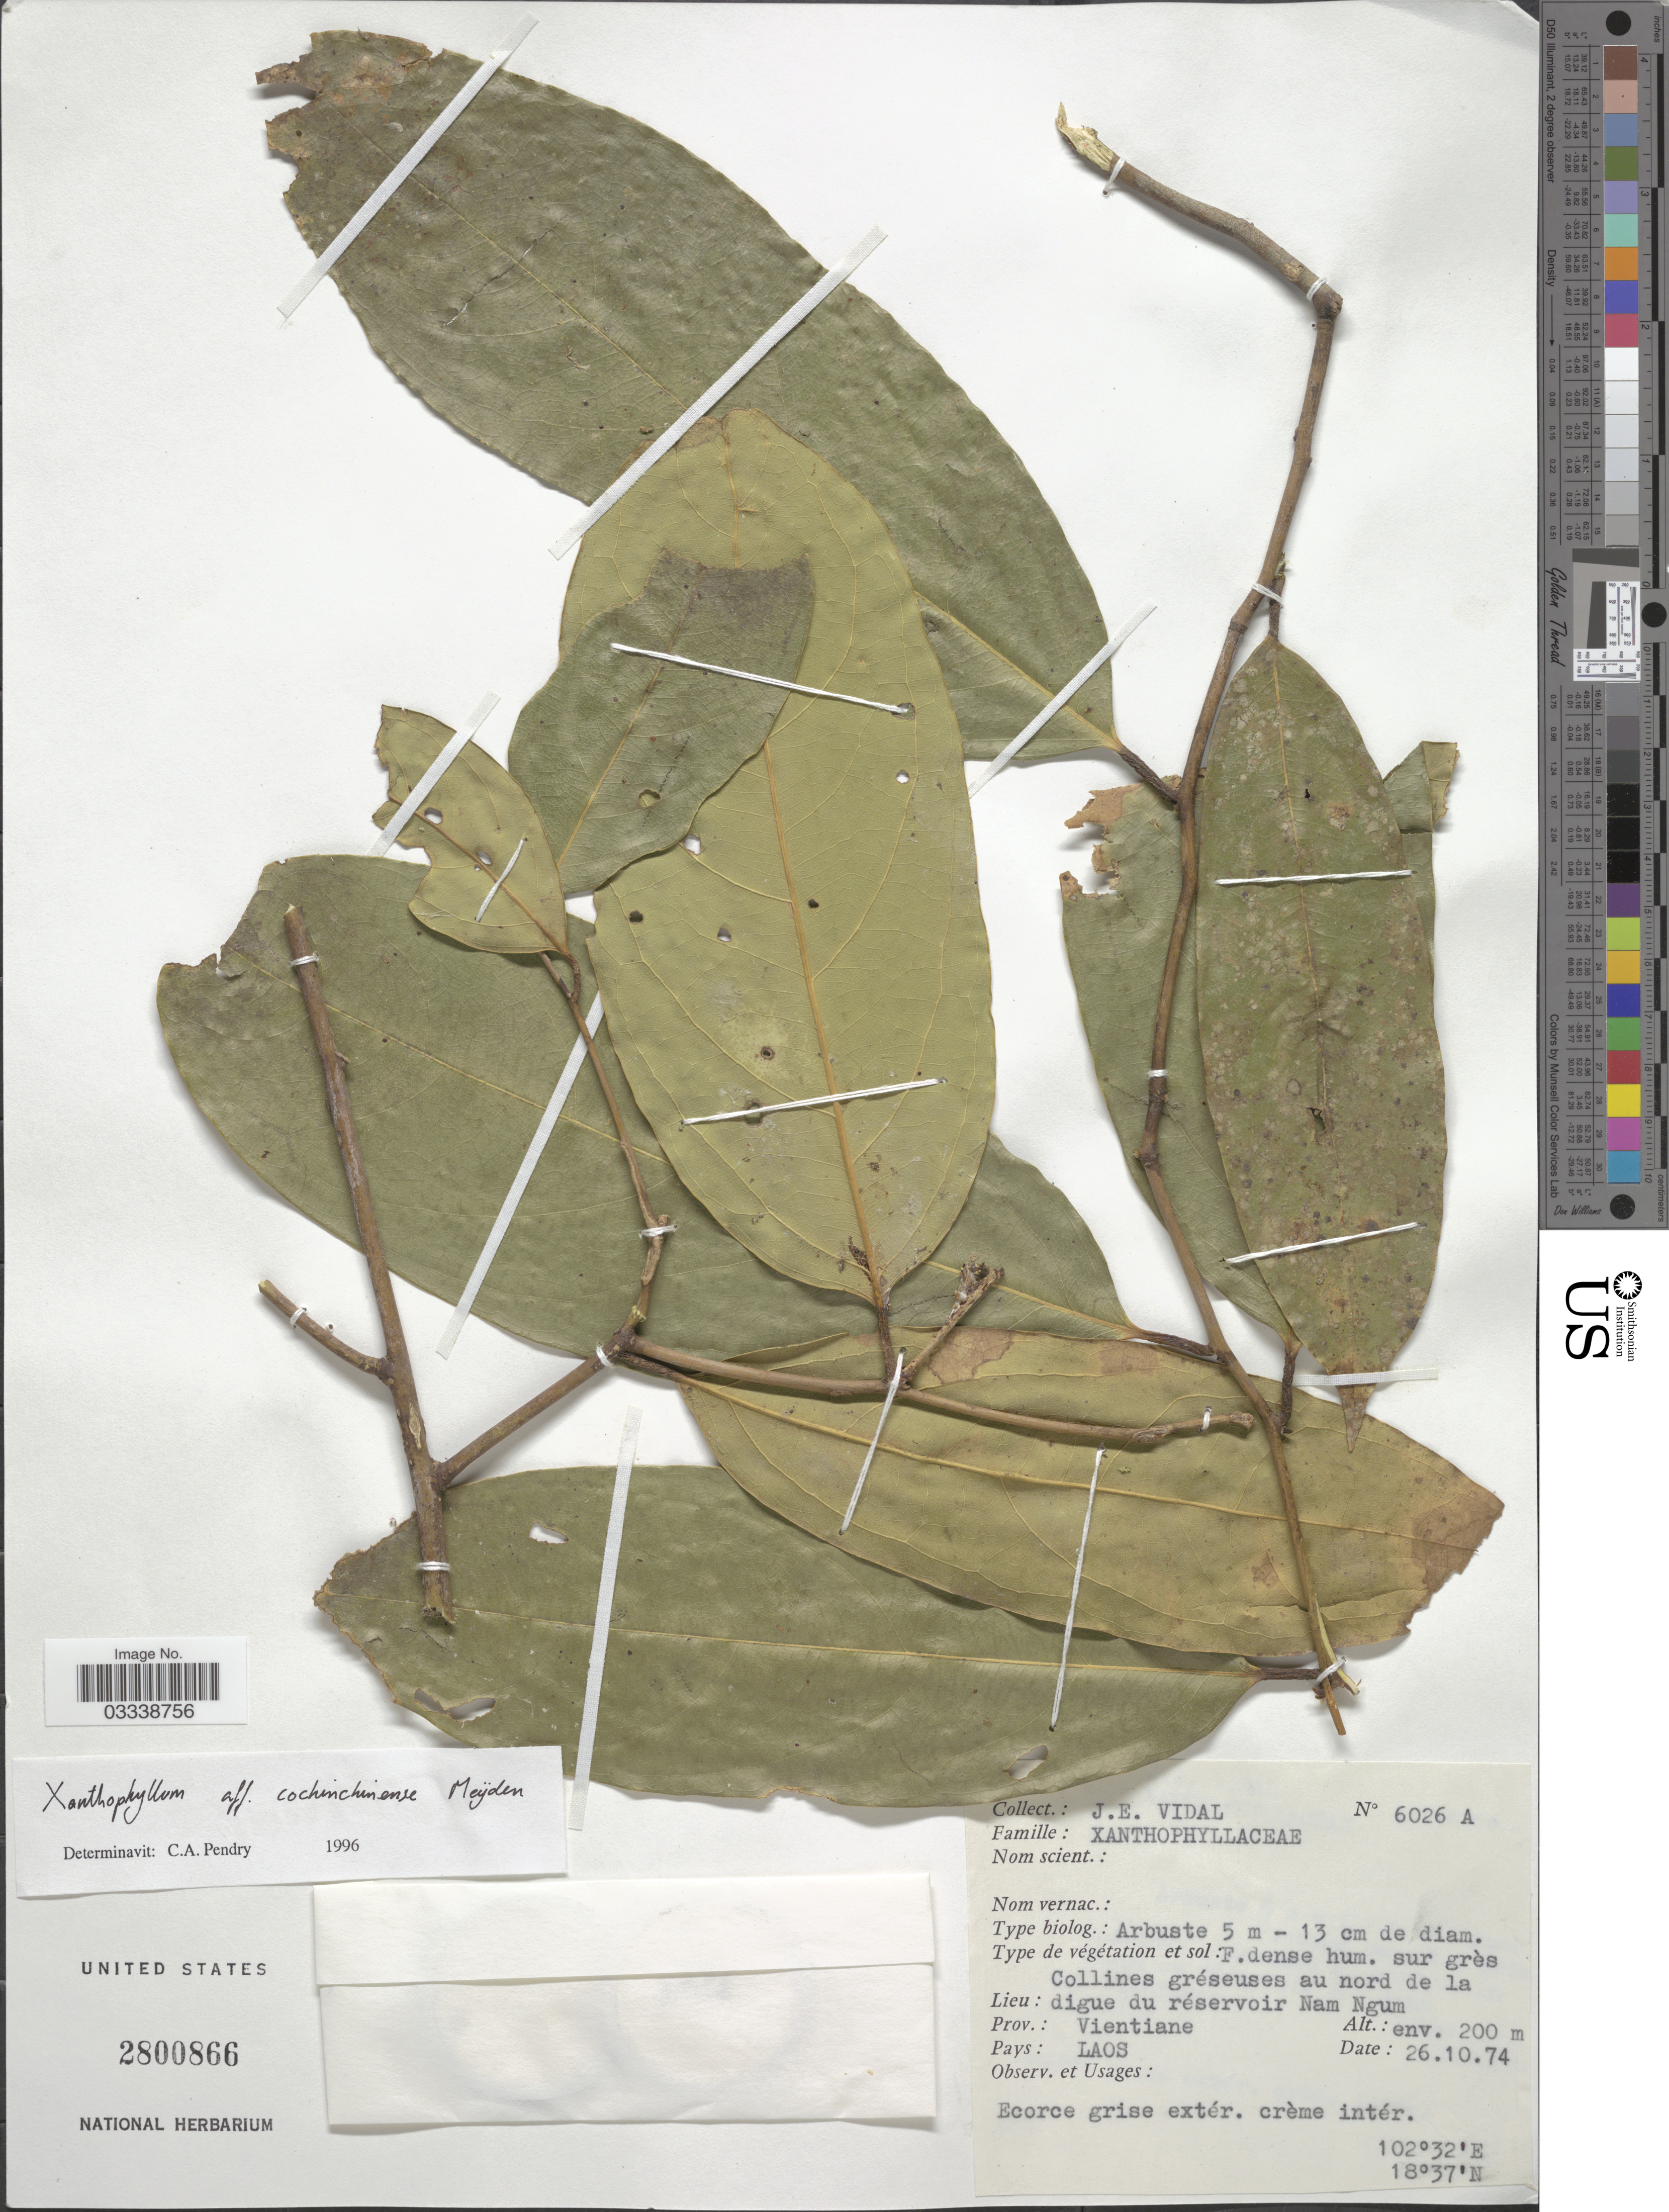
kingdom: Plantae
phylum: Tracheophyta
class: Magnoliopsida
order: Fabales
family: Polygalaceae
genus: Xanthophyllum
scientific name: Xanthophyllum cochinchinense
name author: Meijden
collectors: J. E. Vidal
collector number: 6026 A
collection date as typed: Transcribed d/m/y: 26/10/74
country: Laos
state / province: Viangchan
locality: Collines gréseuses au nord de la digue du réservoir Nam Ngum. Prov.: Vientiane.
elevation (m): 200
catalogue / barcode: US 2800866